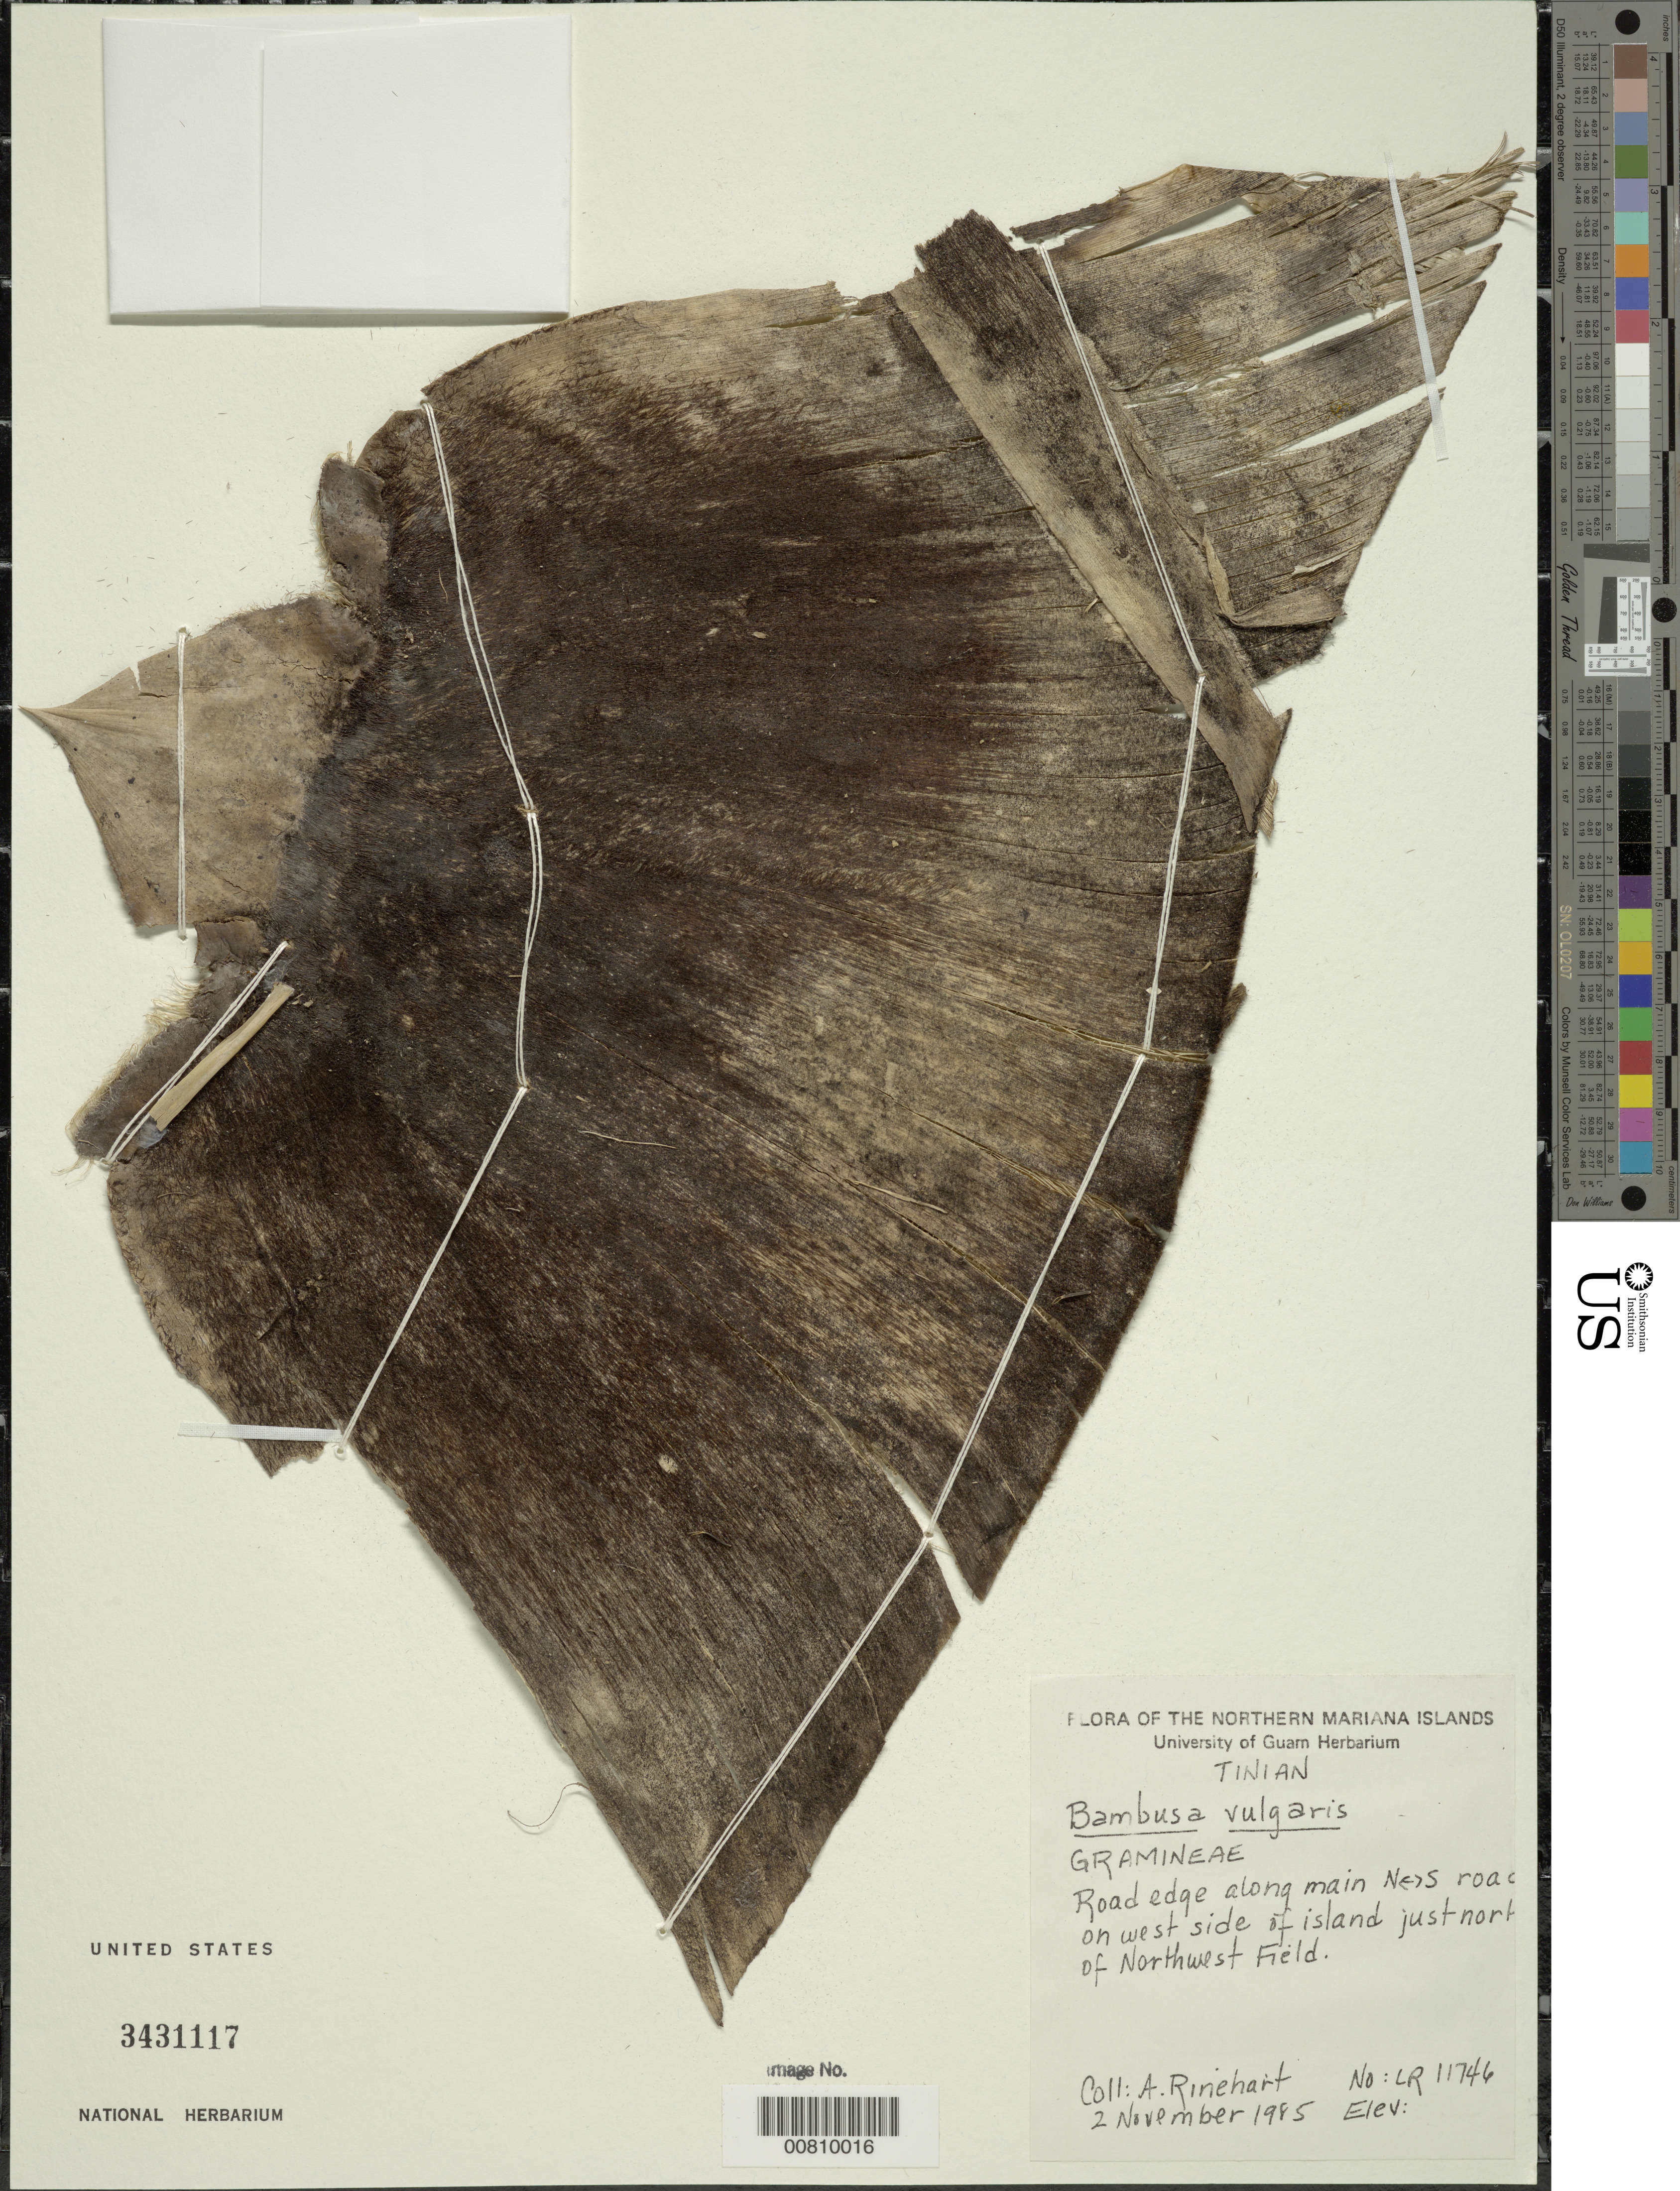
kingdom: Plantae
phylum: Tracheophyta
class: Liliopsida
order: Poales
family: Poaceae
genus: Bambusa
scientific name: Bambusa vulgaris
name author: Schrad. ex J.C. Wendl.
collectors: A. Rinehart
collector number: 11746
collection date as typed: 02 Nov 1985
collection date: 1985-11-02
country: Northern Mariana Islands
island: Tinian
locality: Plants of Marianas Islands, Tinian I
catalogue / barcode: US 3431117